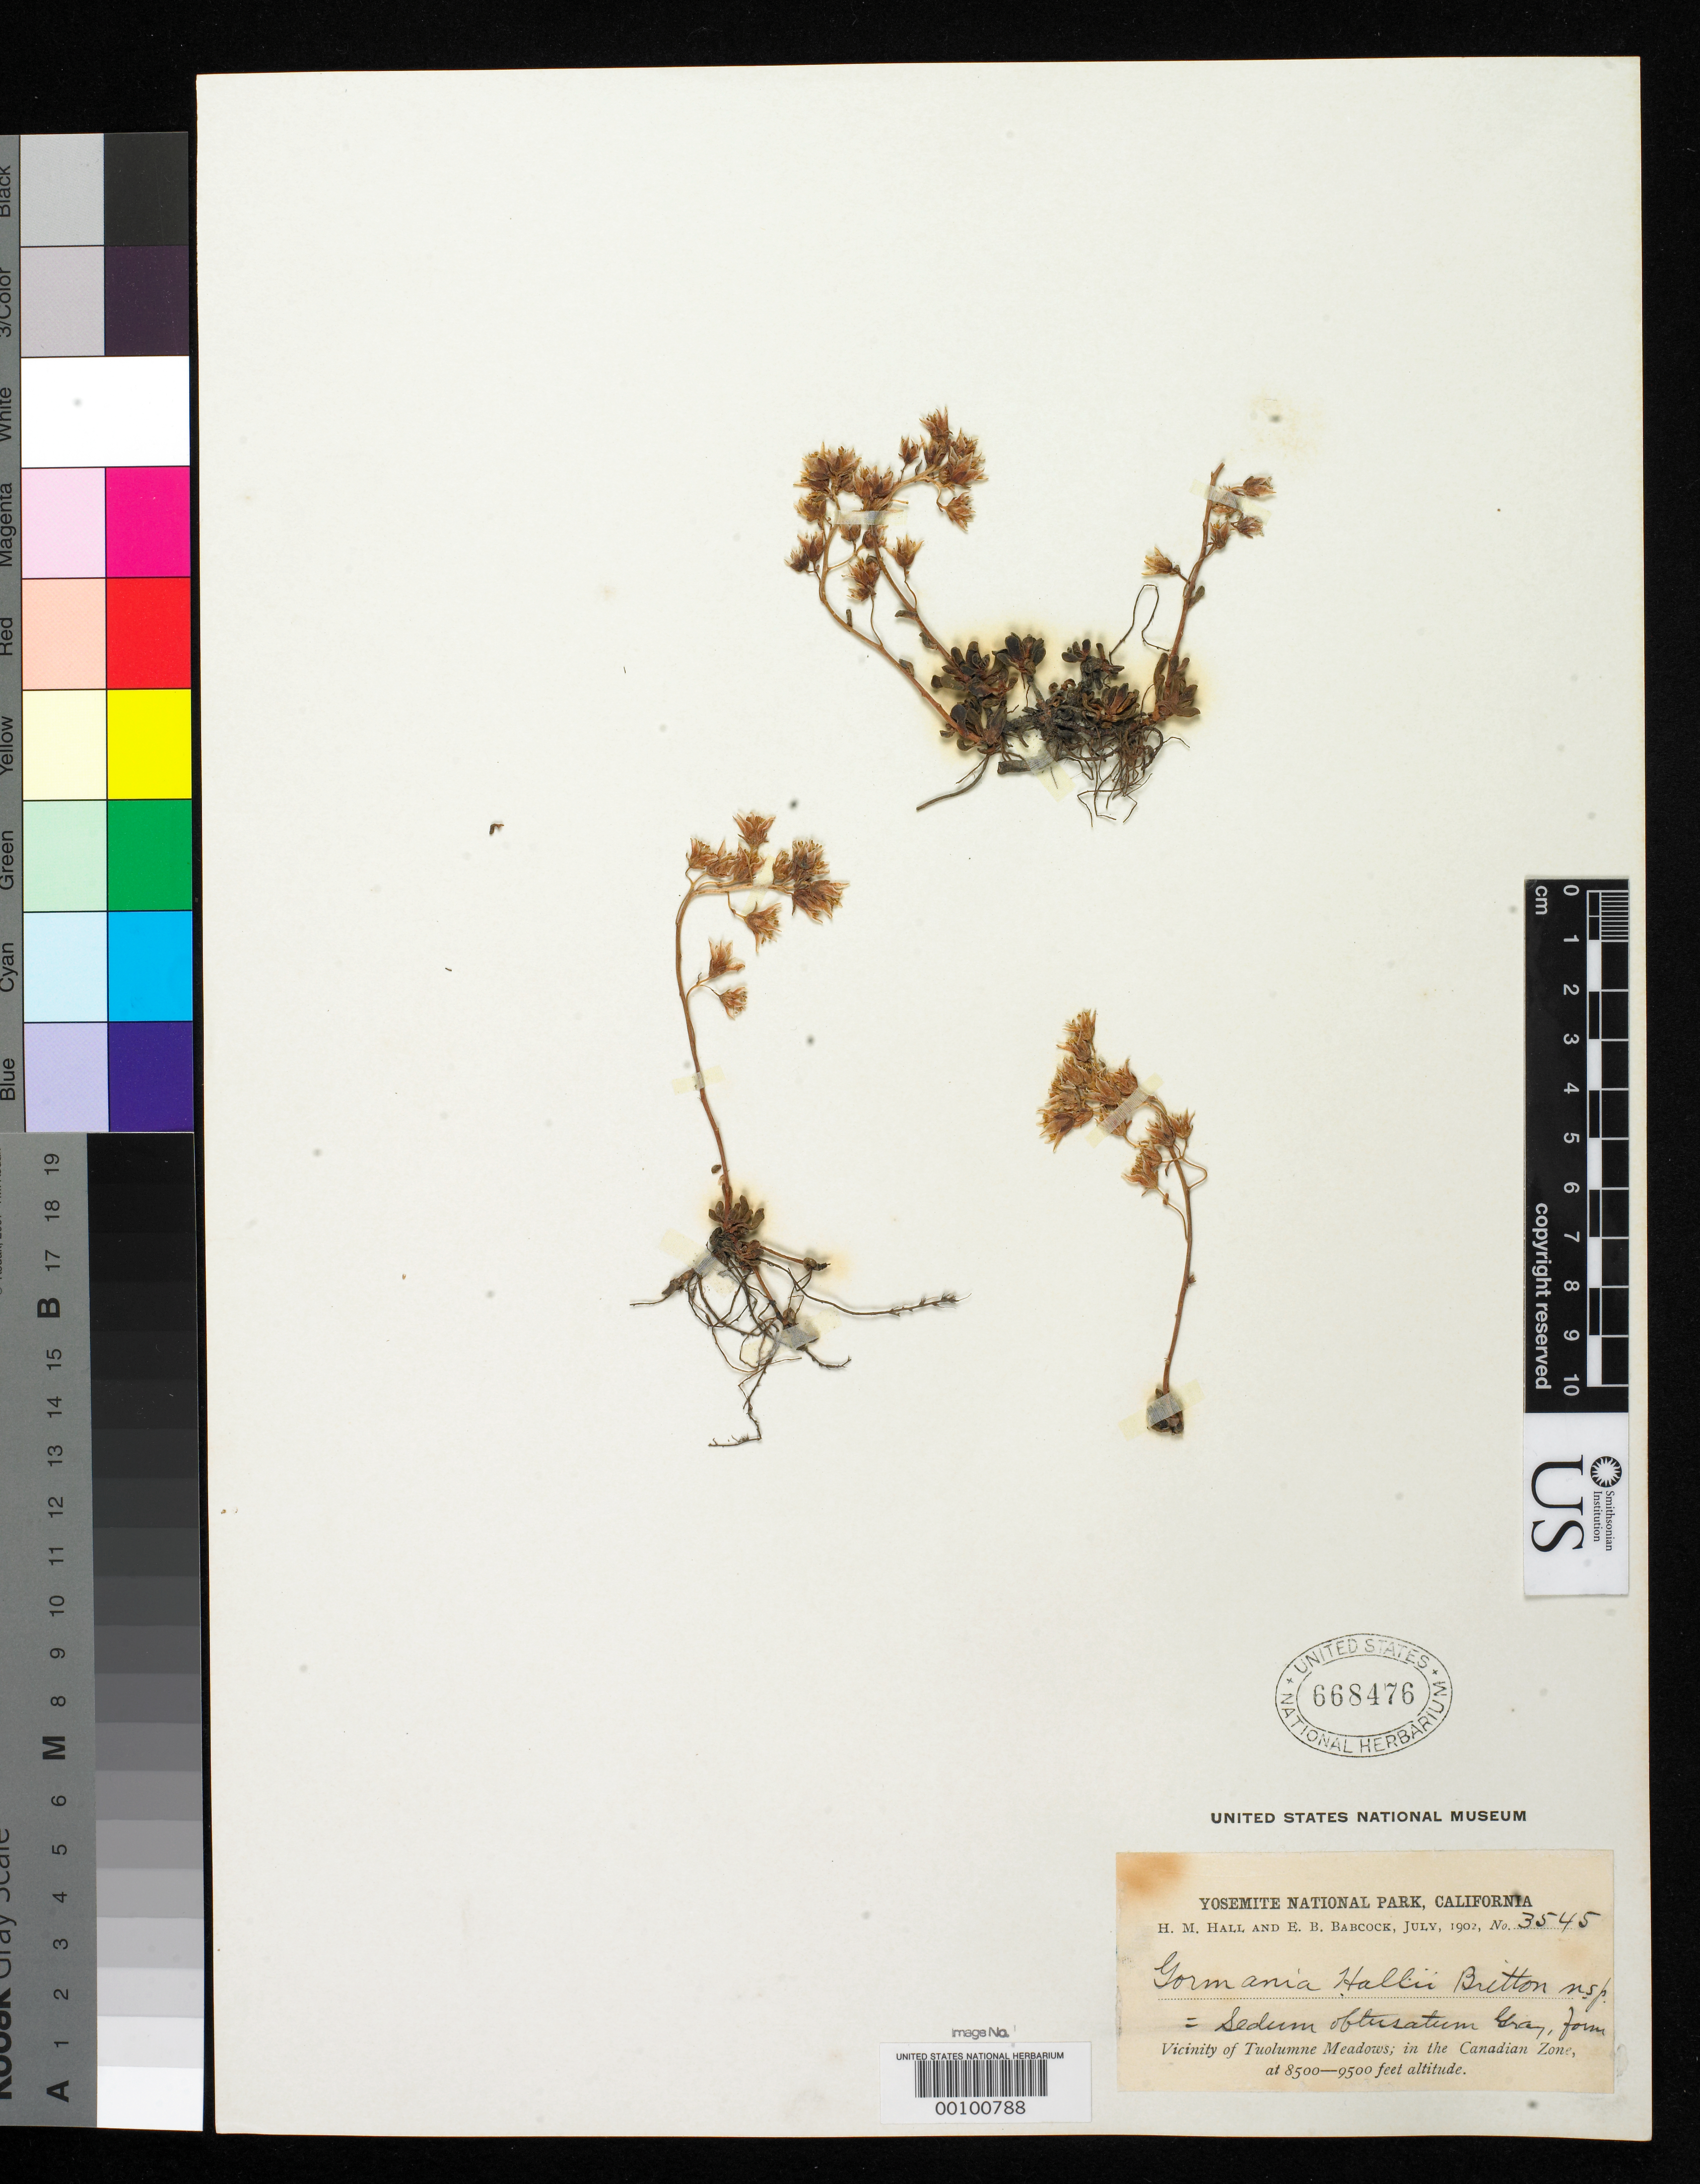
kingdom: Plantae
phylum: Tracheophyta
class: Magnoliopsida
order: Saxifragales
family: Crassulaceae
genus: Gormania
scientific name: Gormania hallii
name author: Britton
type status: Isotype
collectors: H. M. Hall & E. B. Babcock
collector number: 3545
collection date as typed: Jul 1902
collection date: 1902-07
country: United States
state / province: California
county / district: Mariposa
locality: Yosemite National Park, Tuluomne Meadows.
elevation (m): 2800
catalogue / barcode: US 668476